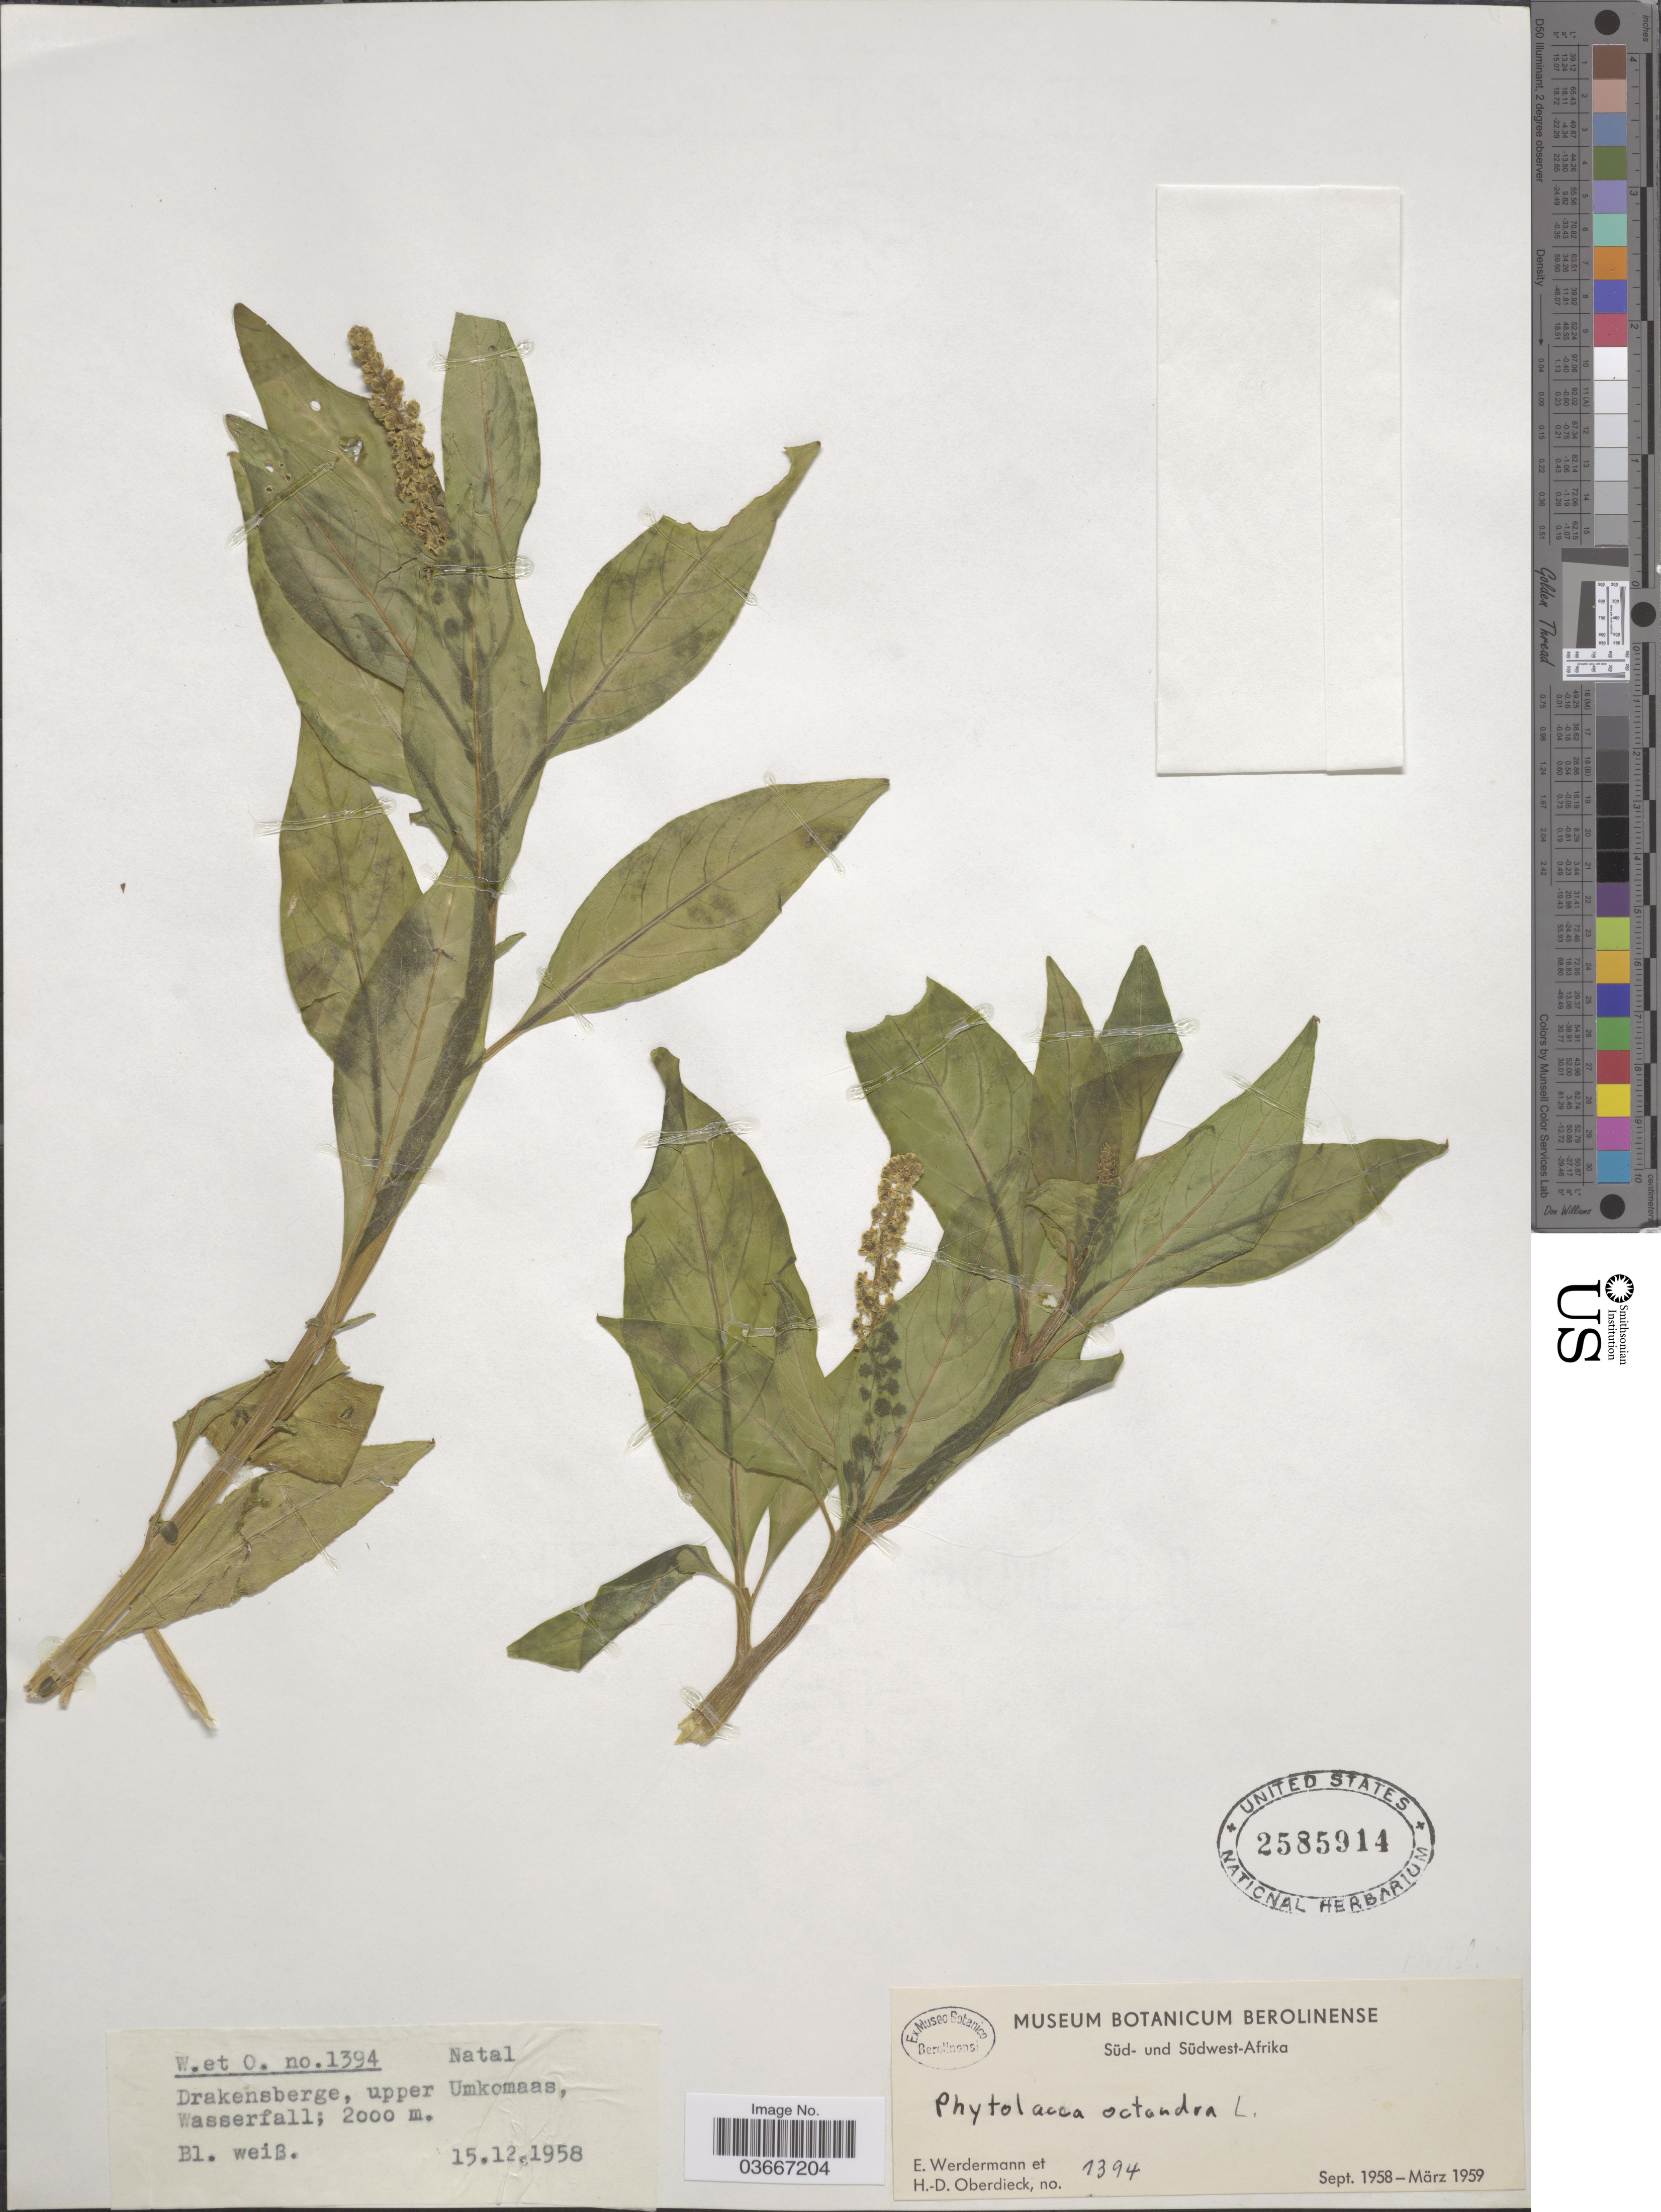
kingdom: Plantae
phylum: Tracheophyta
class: Magnoliopsida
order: Caryophyllales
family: Phytolaccaceae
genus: Phytolacca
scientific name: Phytolacca octandra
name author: L.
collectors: E. Werdermann & H. Oberdieck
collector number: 1394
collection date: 1958-12-15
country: South Africa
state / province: KwaZulu-Natal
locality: Natal. Drakensberge, upper Umkomaas, Wasserfall.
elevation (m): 2000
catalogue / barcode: US 2585914